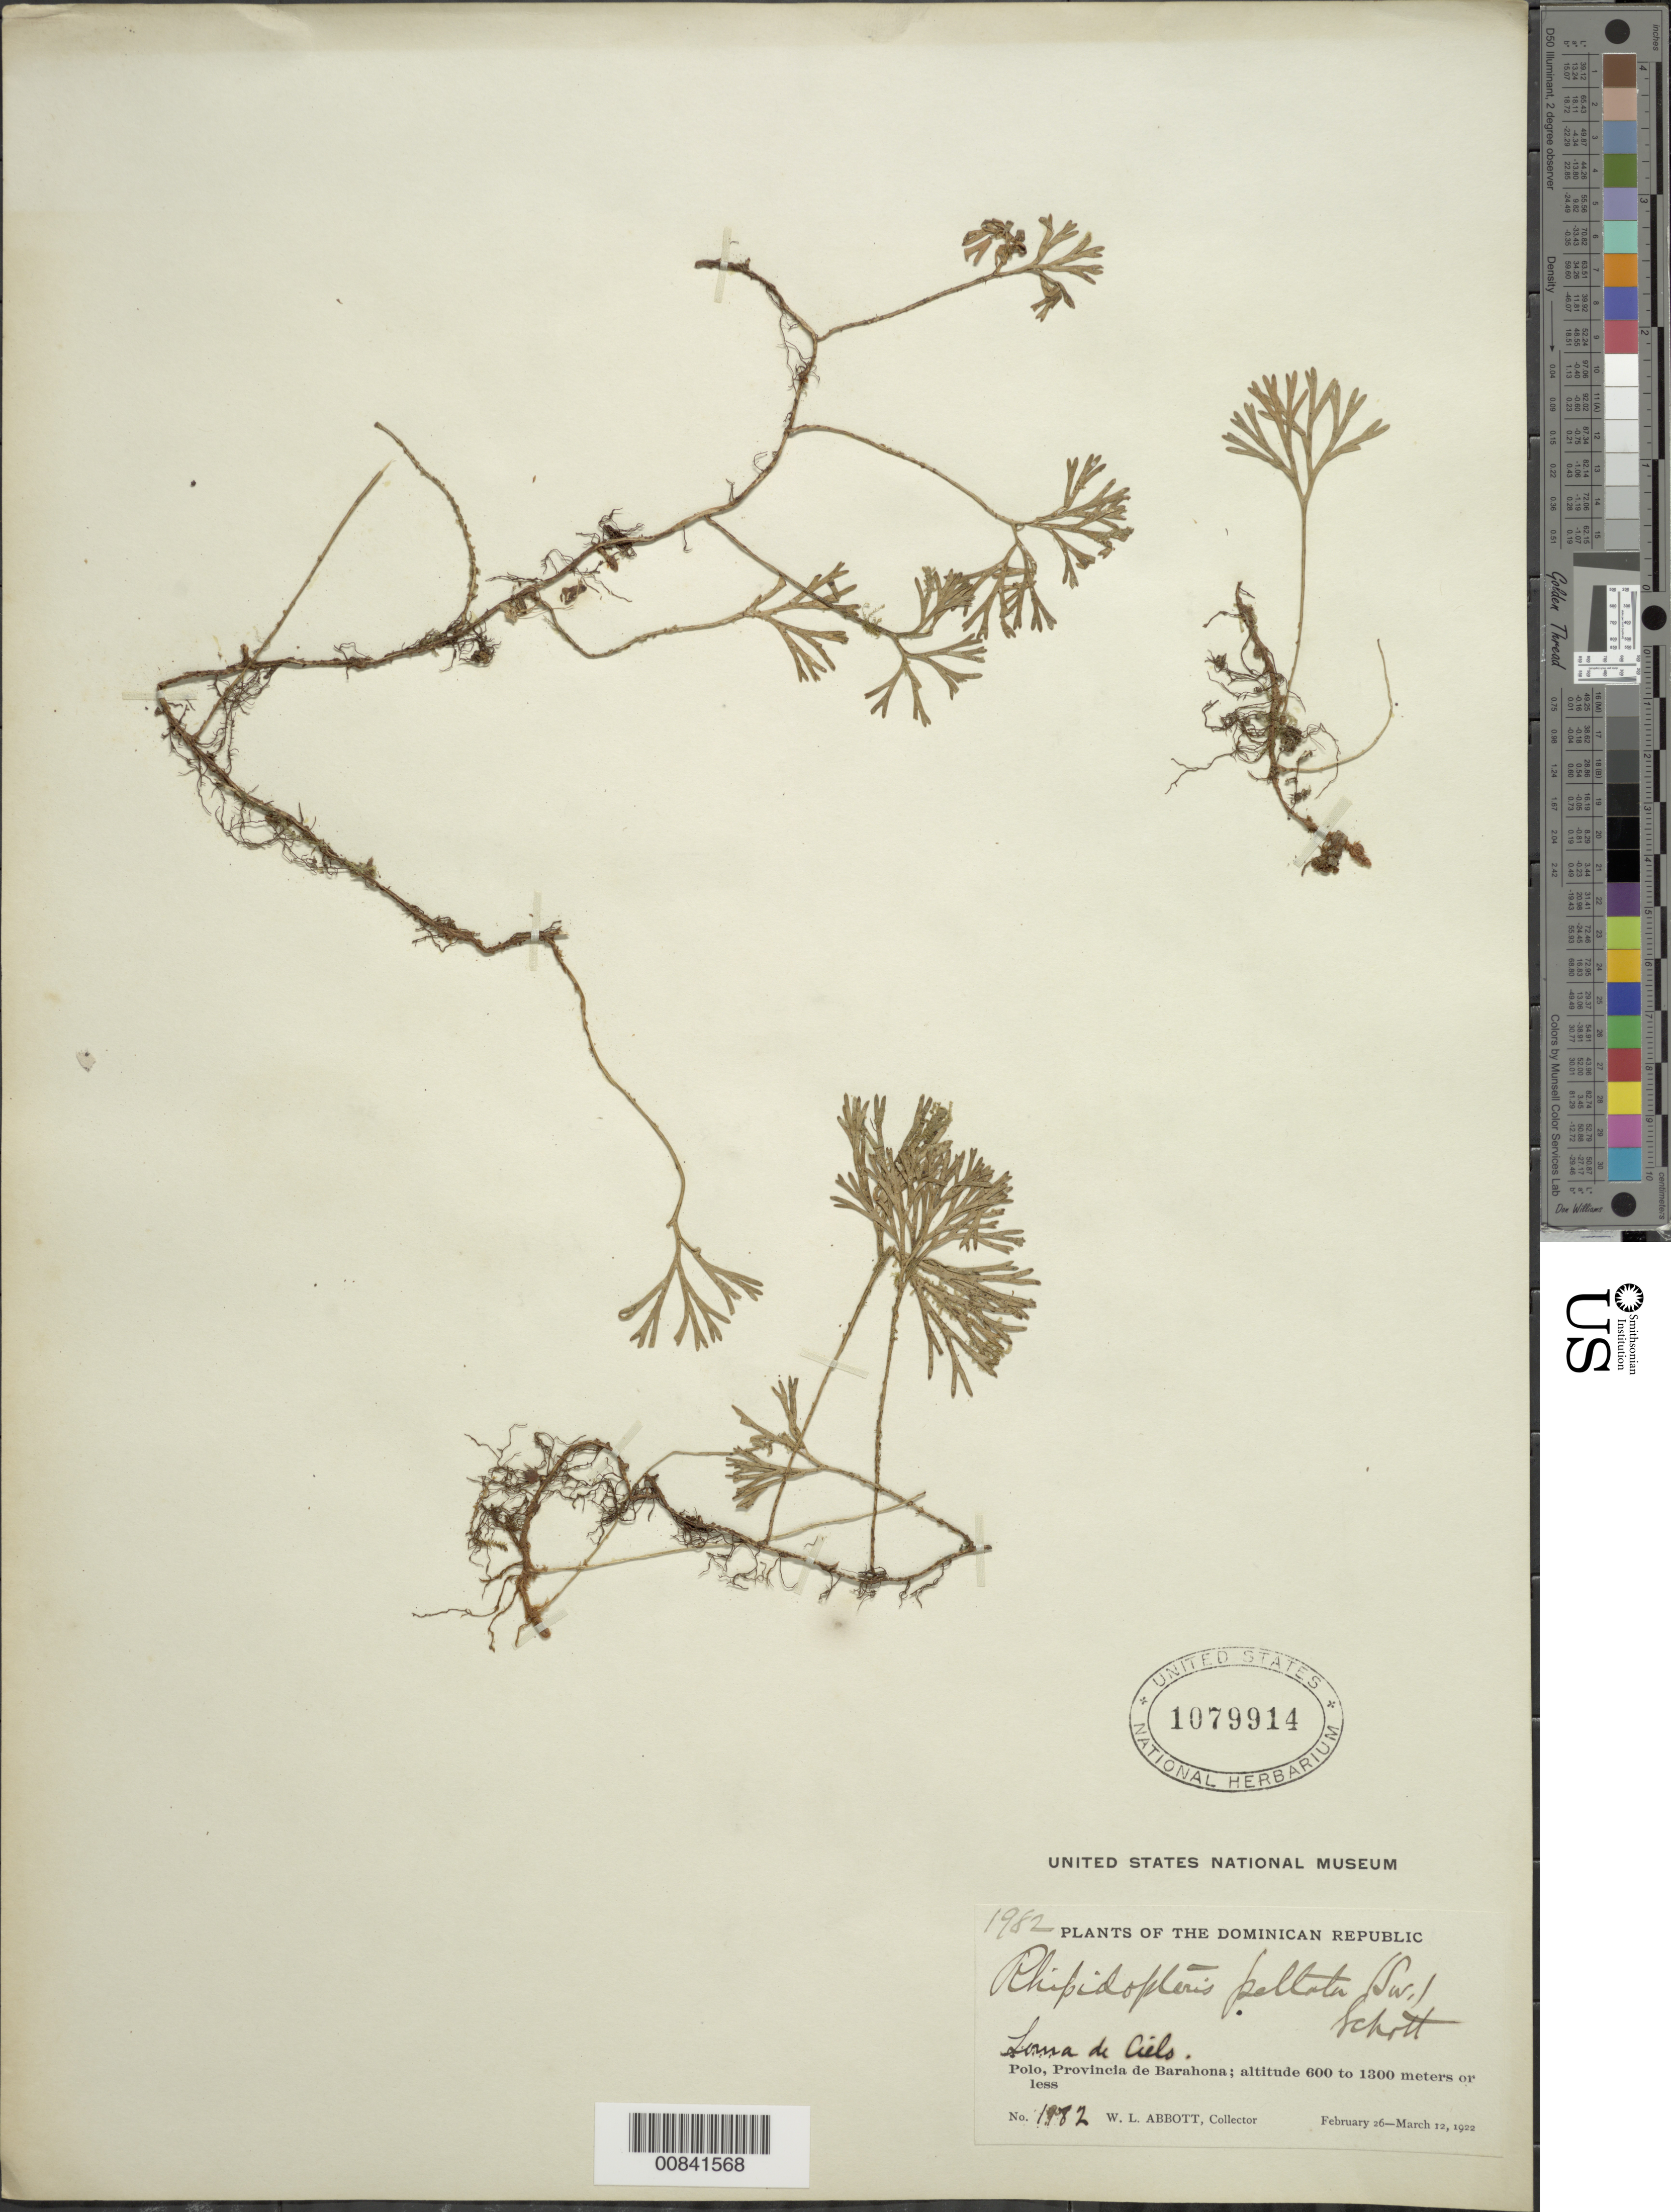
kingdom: Plantae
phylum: Tracheophyta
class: Polypodiopsida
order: Polypodiales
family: Dryopteridaceae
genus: Elaphoglossum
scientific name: Elaphoglossum peltatum f. peltatum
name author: (Sw.) Urb.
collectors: W. L. Abbott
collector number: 1982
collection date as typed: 26 Feb 1922 to 12 Mar 1922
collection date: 1922-02-26/1922-03-12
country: Dominican Republic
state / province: Barahona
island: Hispaniola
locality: Polo, Loma de Cielo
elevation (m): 600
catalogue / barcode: US 1079914